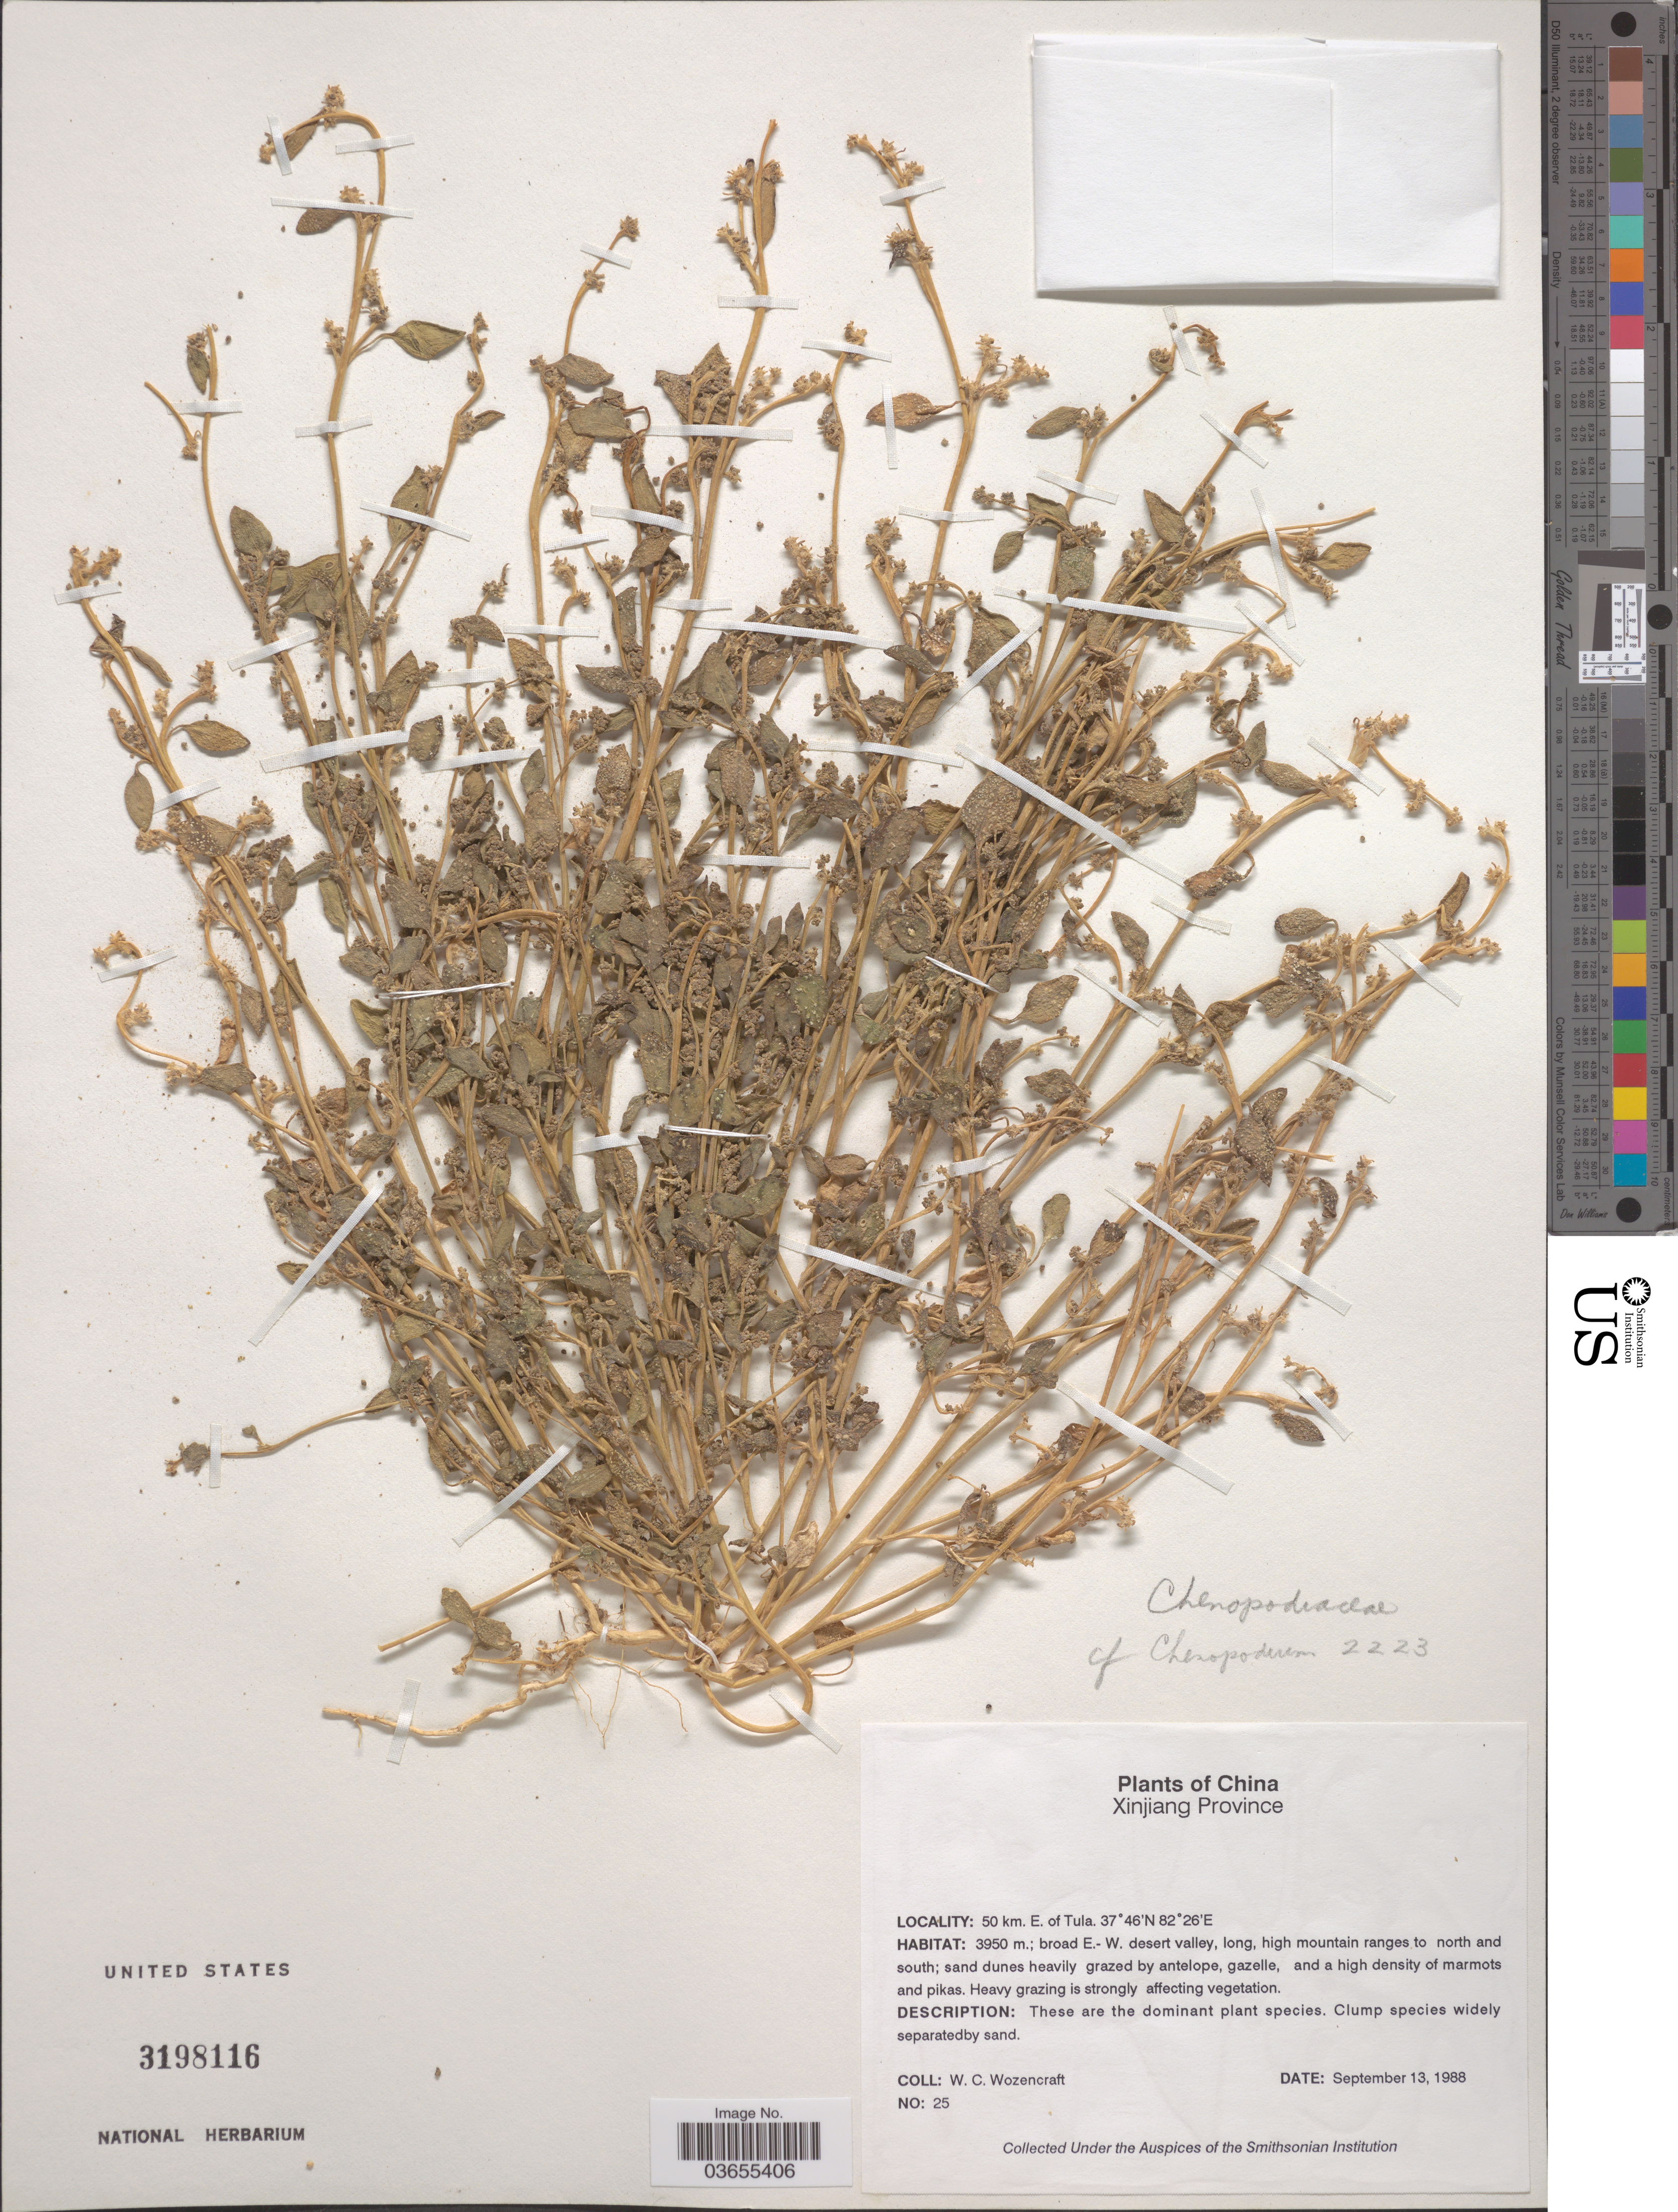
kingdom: Plantae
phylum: Tracheophyta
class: Magnoliopsida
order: Caryophyllales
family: Amaranthaceae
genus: Chenopodium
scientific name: Chenopodium sp.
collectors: W. Wozencraft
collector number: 25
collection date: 1988-09-13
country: China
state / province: Xinjiang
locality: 50 km. E. of Tula.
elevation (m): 3950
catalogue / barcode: US 3198116